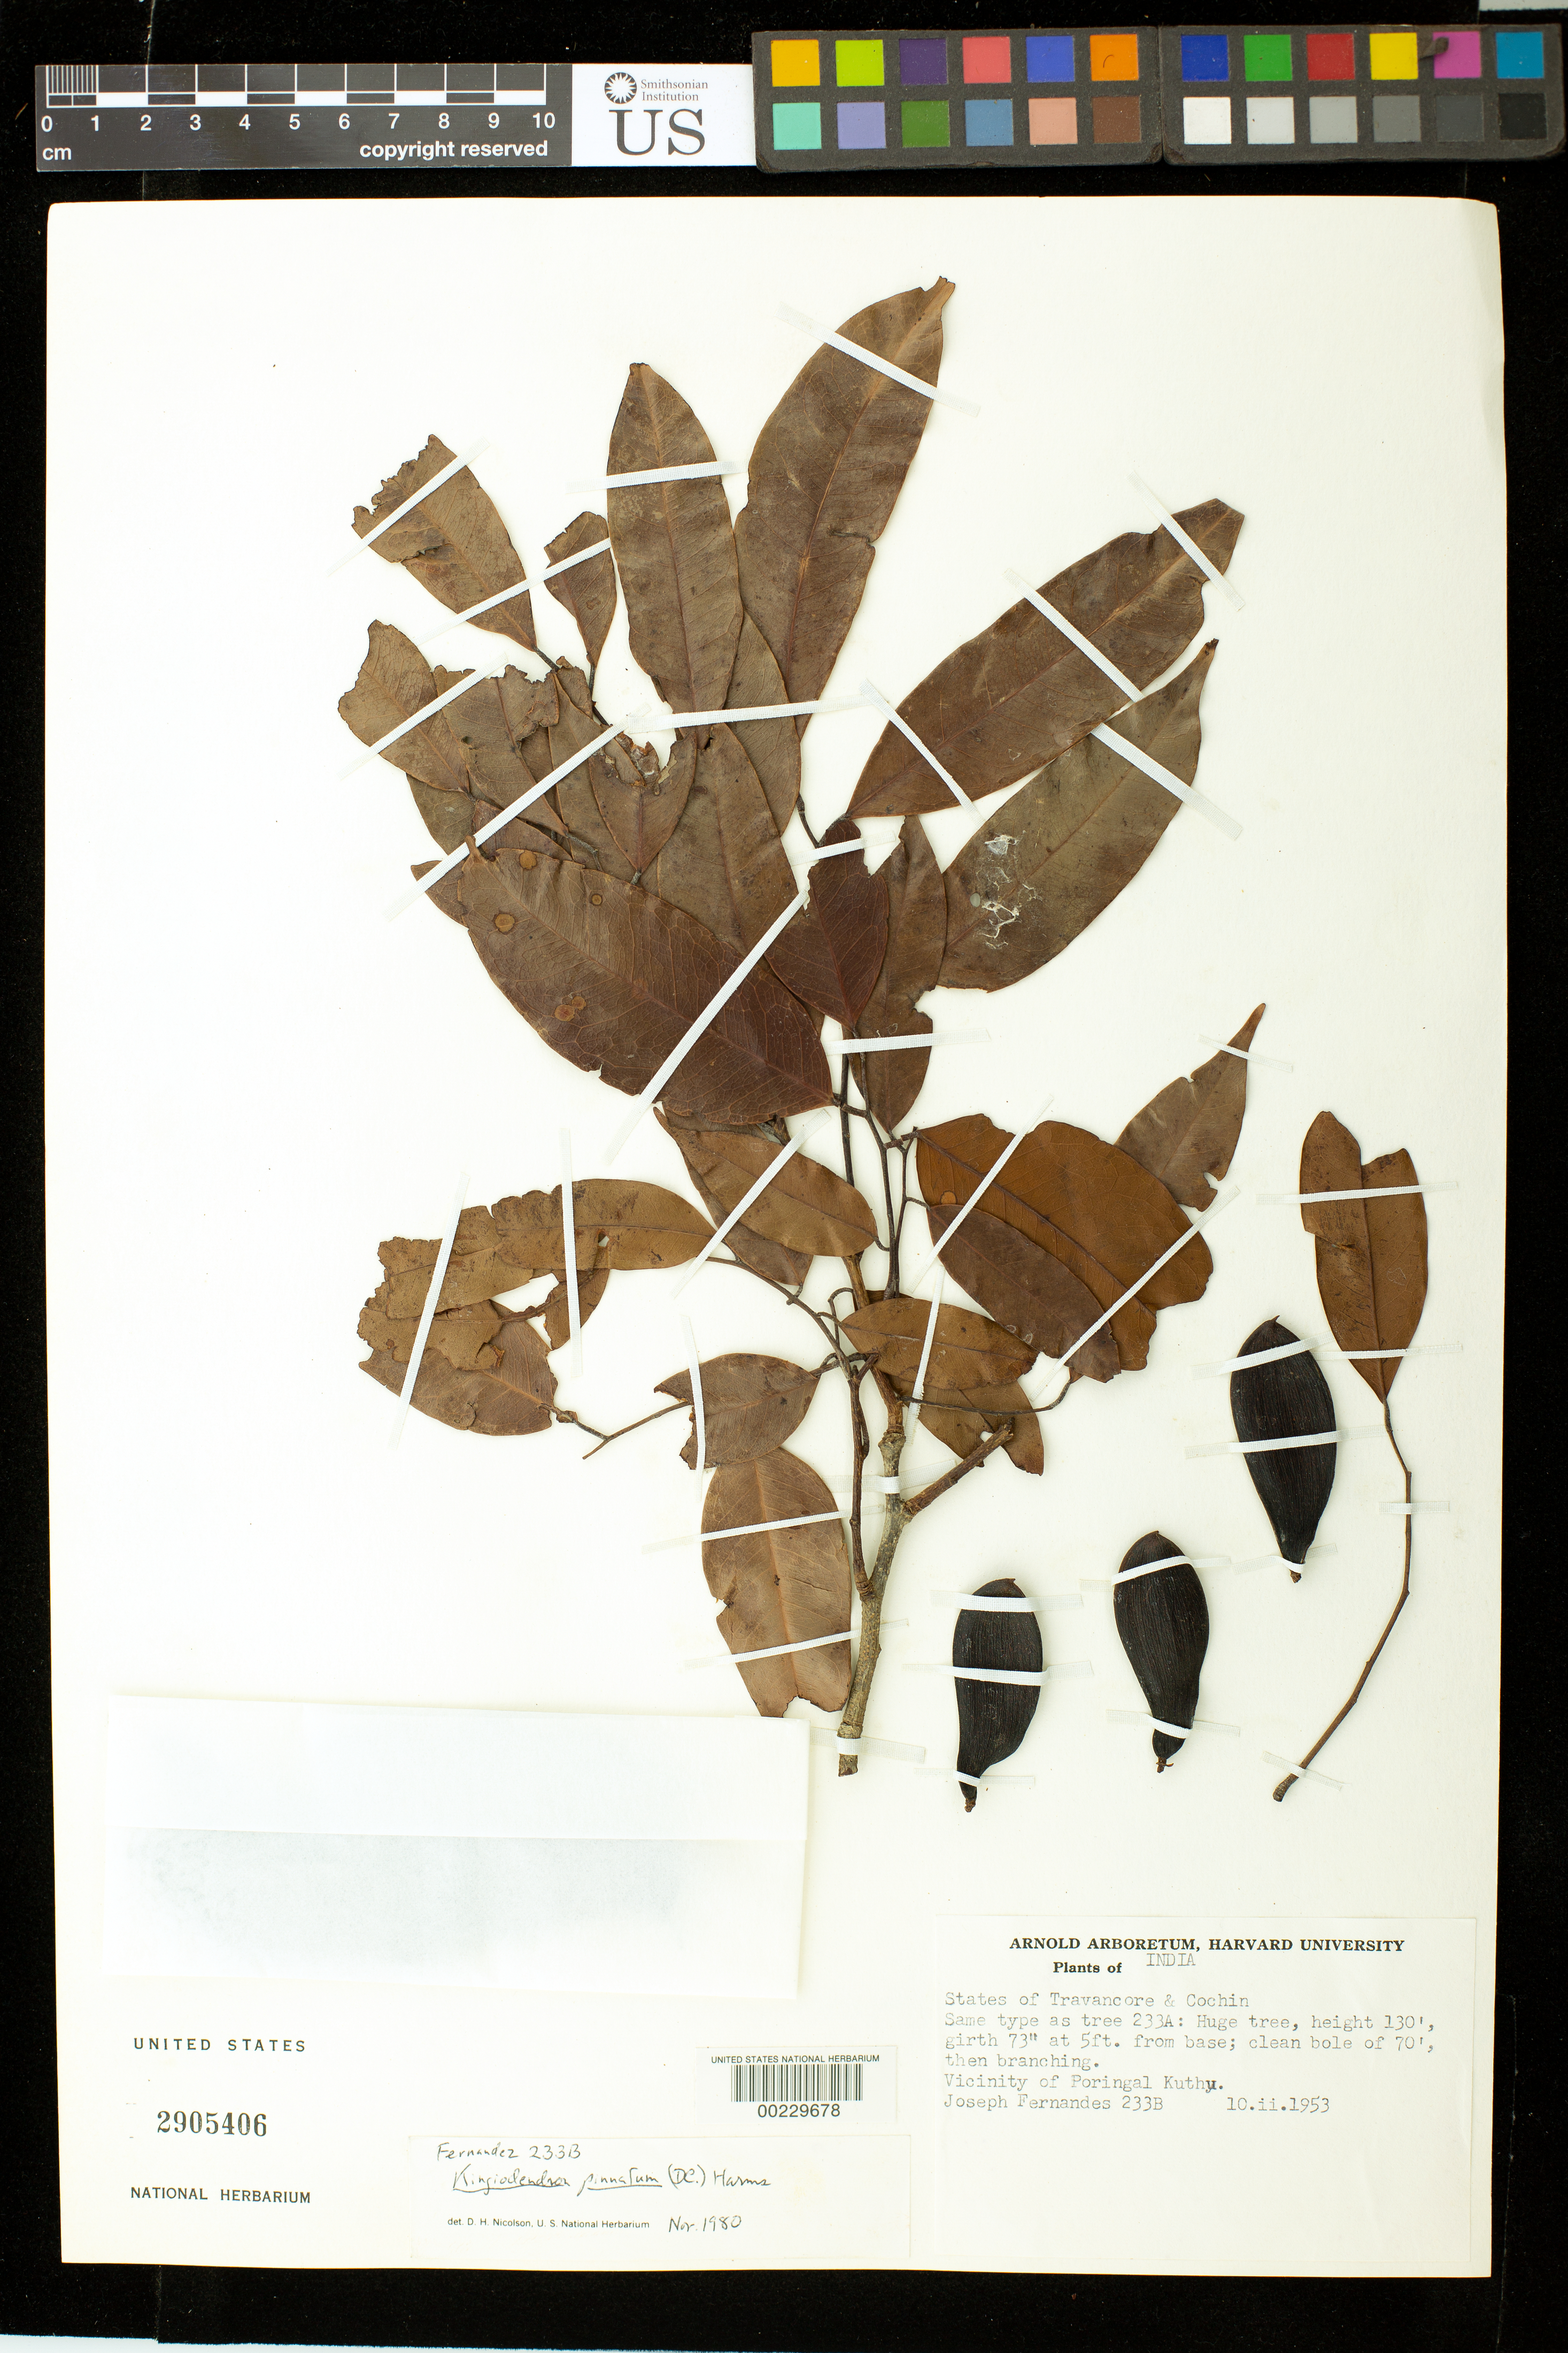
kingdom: Plantae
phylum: Tracheophyta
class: Magnoliopsida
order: Fabales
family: Fabaceae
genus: Kingiodendron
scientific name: Kingiodendron pinnatum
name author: (Roxb. ex DC.) Harms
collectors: J. Fernandes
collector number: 233b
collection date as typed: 10 Feb 1953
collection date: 1953-02-10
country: India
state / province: Kerala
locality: Cochin-travancore state, vicinity of poringalkuthu. [travancore-cochin state = kerala.]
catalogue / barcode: US 2905406